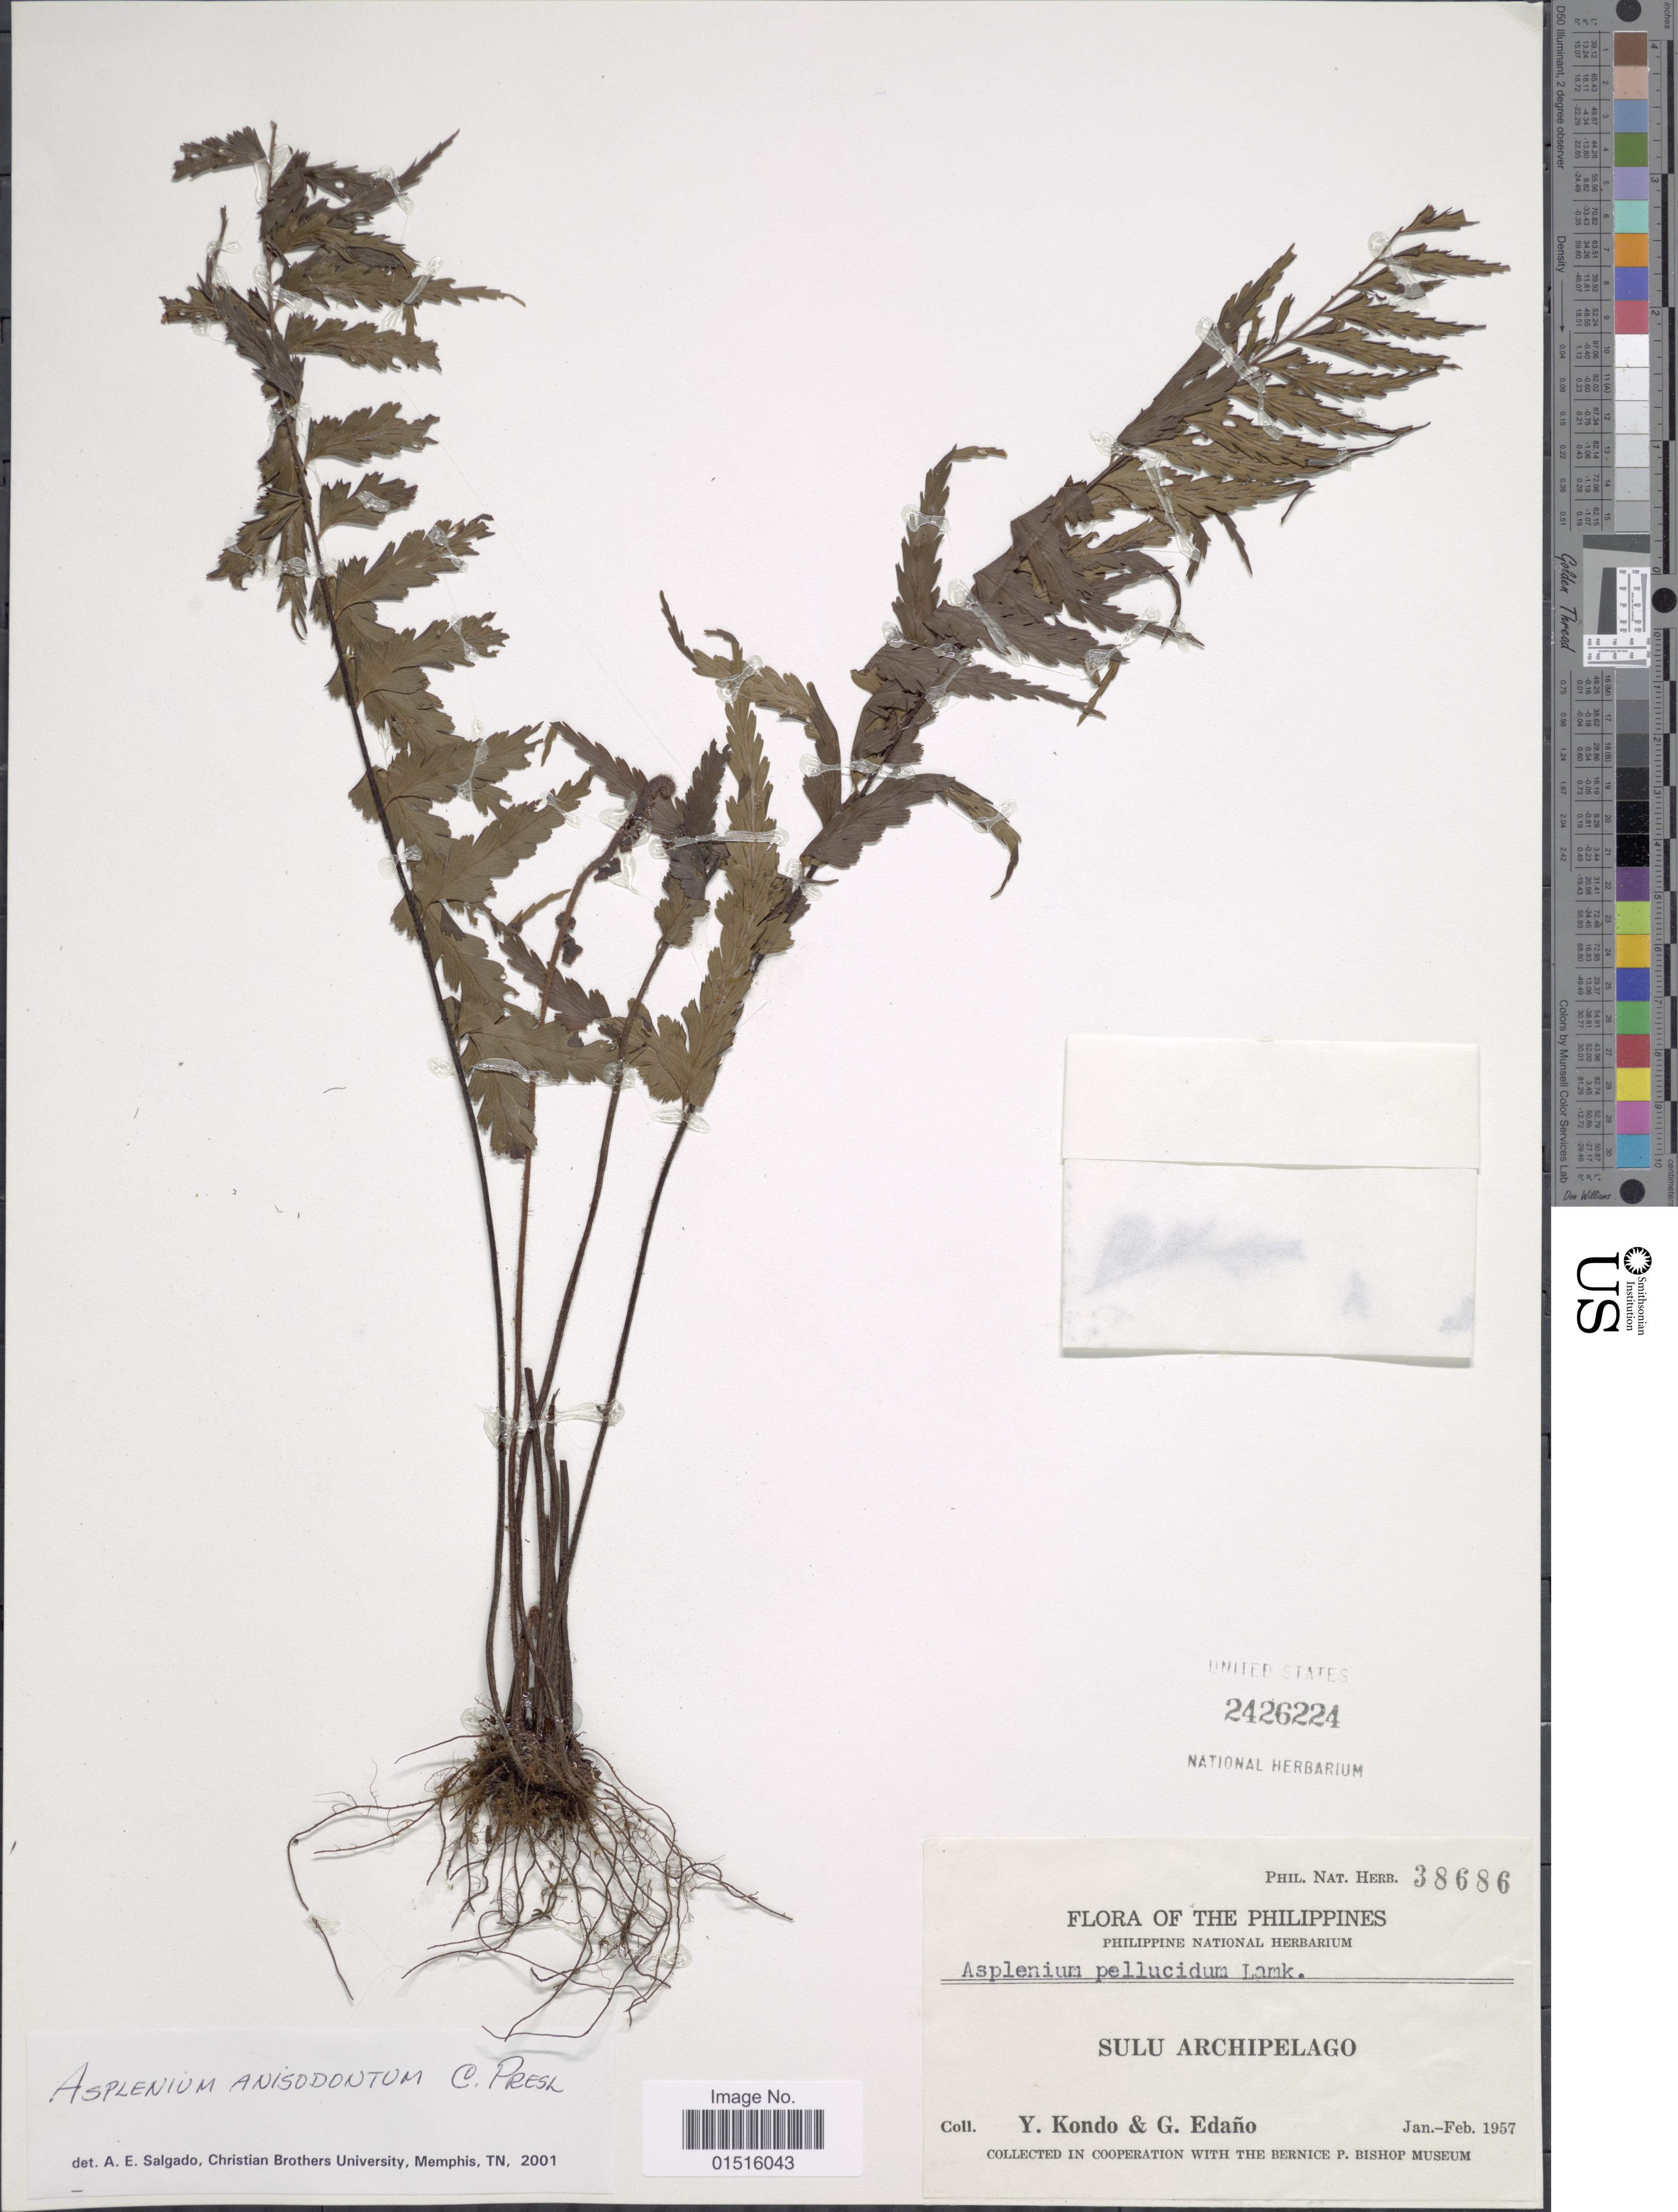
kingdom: Plantae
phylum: Tracheophyta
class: Polypodiopsida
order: Polypodiales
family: Aspleniaceae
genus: Asplenium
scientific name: Asplenium anisodontum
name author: C. Presl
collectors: Y. Kondo & G. E. Edaño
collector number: Phil. Nat. Herb. 38686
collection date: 1957-01/1957-02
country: Philippines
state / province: Muslim Mindanao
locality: Sulu Archipelago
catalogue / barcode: US 2426224